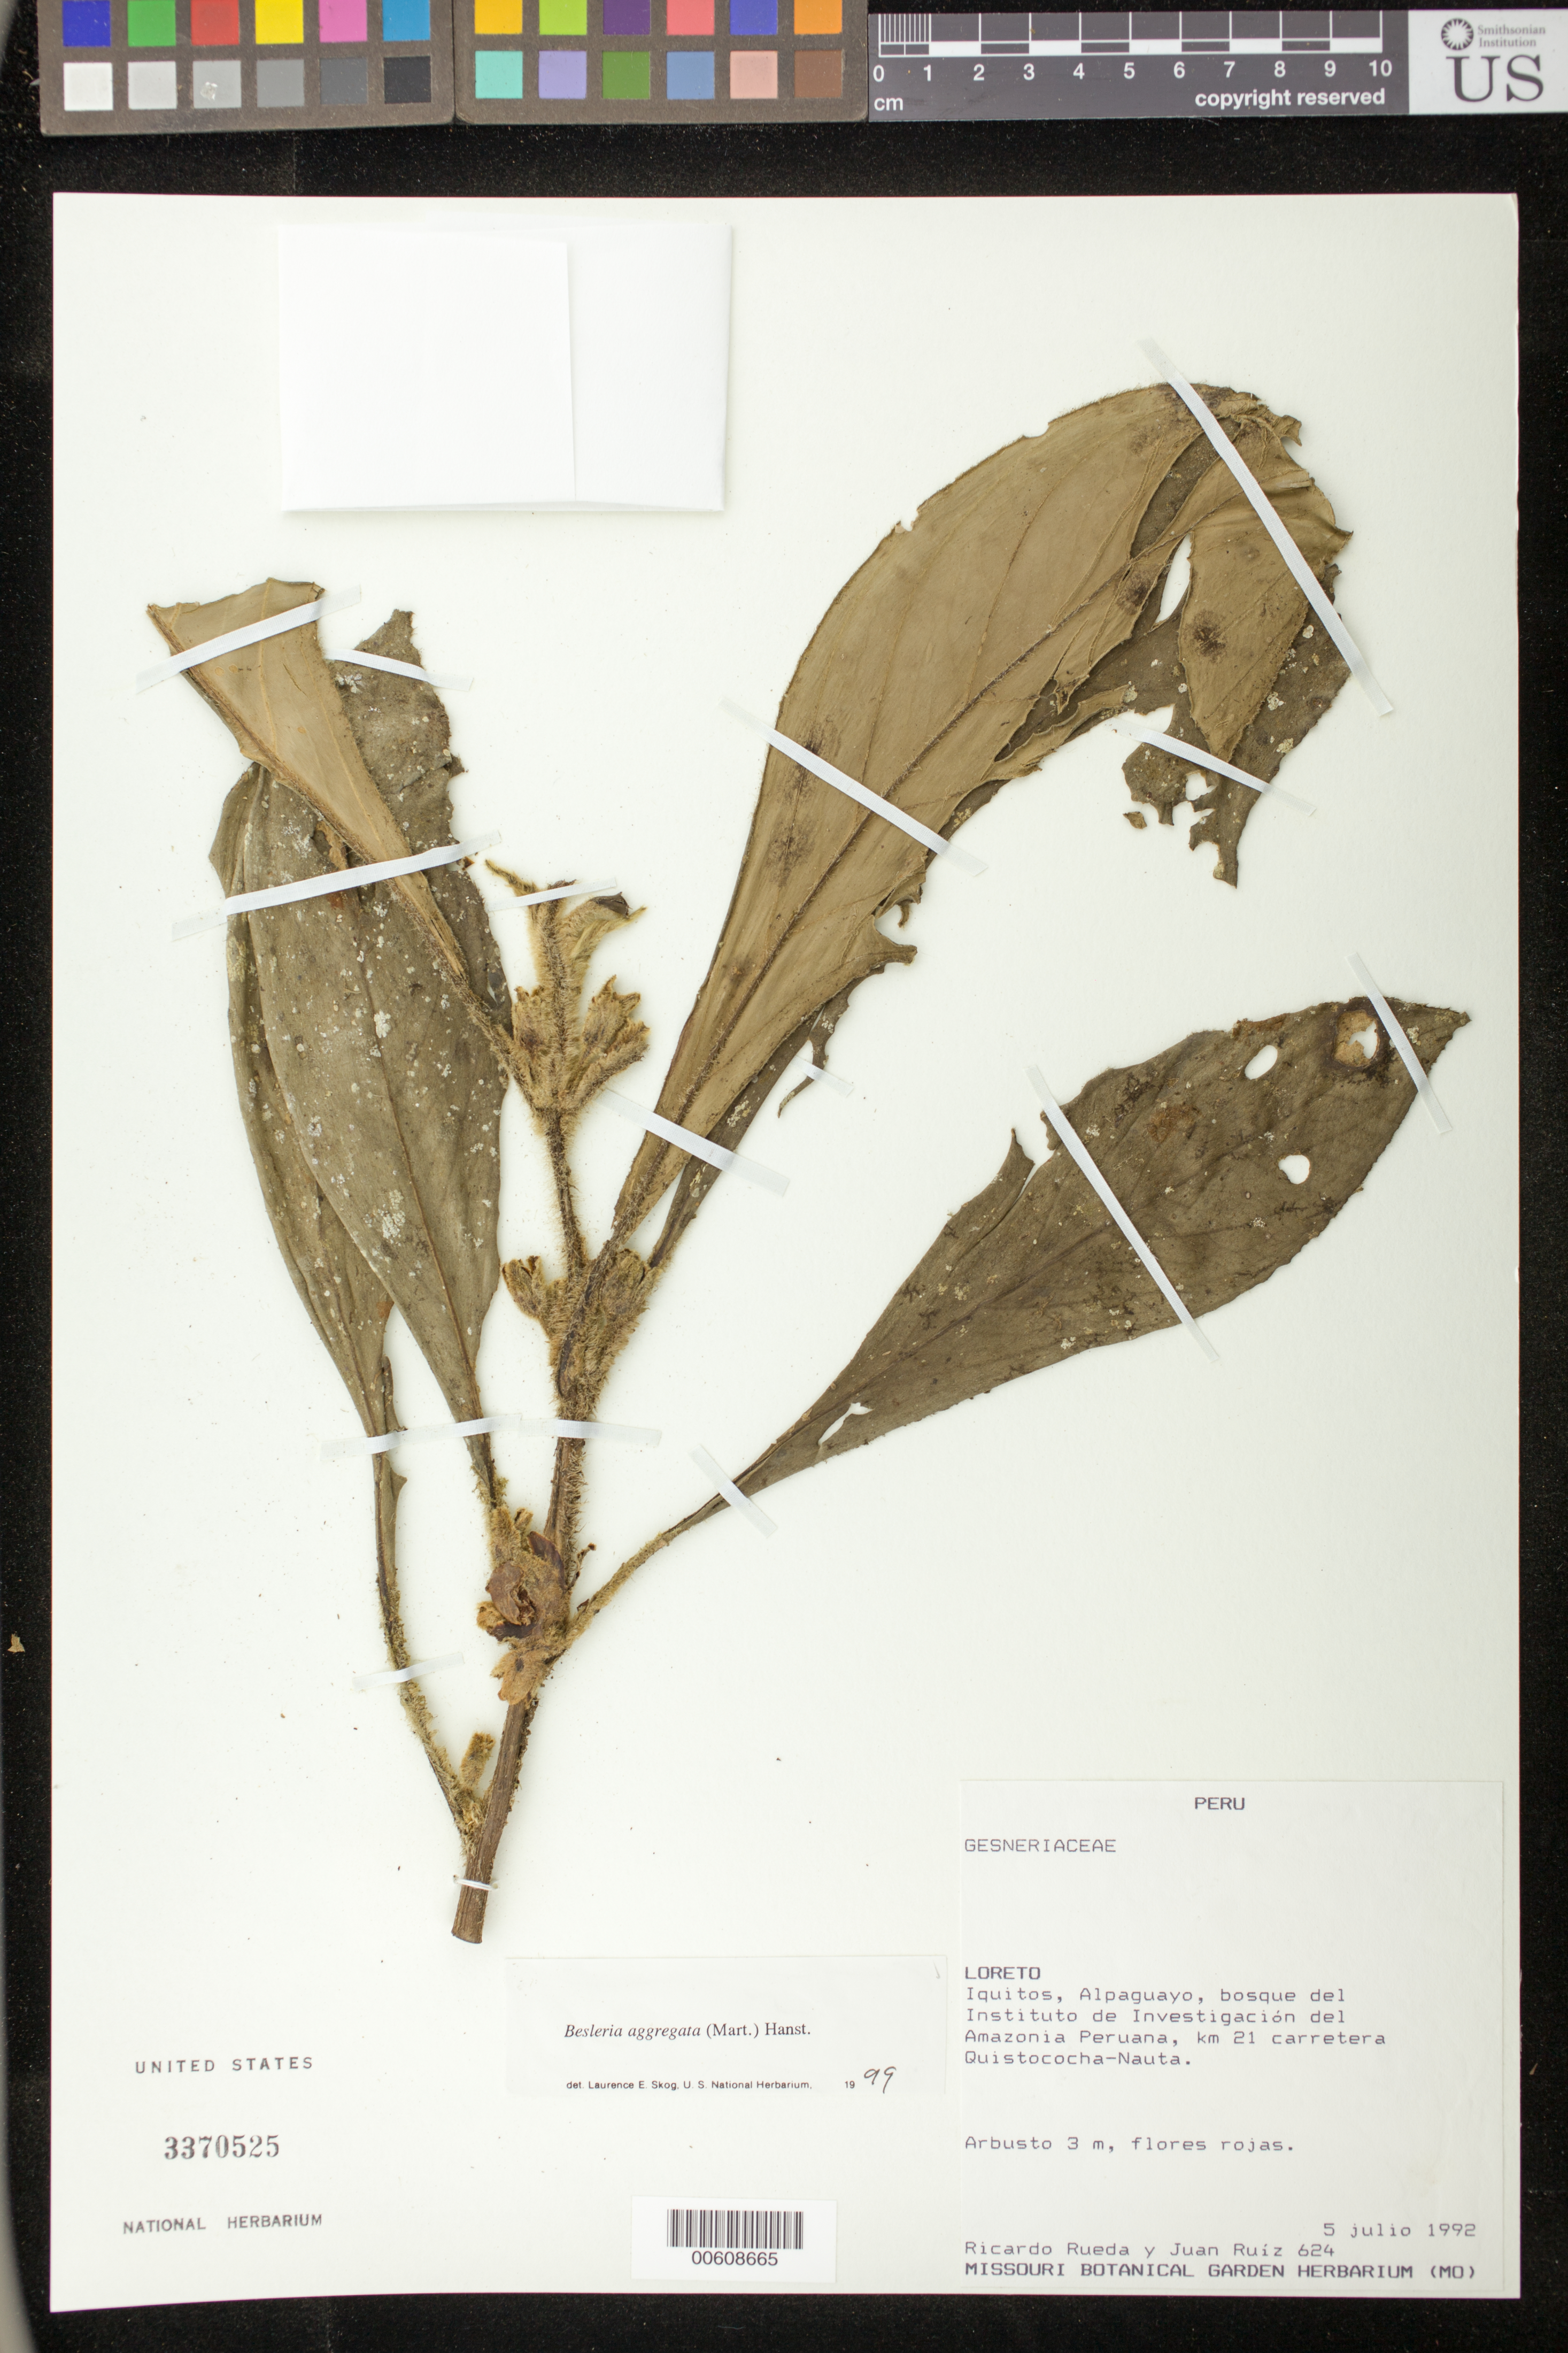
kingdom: Plantae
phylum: Tracheophyta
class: Magnoliopsida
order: Lamiales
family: Gesneriaceae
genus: Besleria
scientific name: Besleria aggregata var. aggregata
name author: (Mart.) Hanst.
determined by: Skog, Laurence E.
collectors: R. Rueda & J. Ruiz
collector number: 624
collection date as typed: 05 Jul 1992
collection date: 1992-07-05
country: Peru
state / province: Loreto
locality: Iquitos, Alpaguayo, bosque del Instituto de Investigación del Amazonia Peruana, km 21 carretera quistococha-Nauta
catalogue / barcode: US 3370525